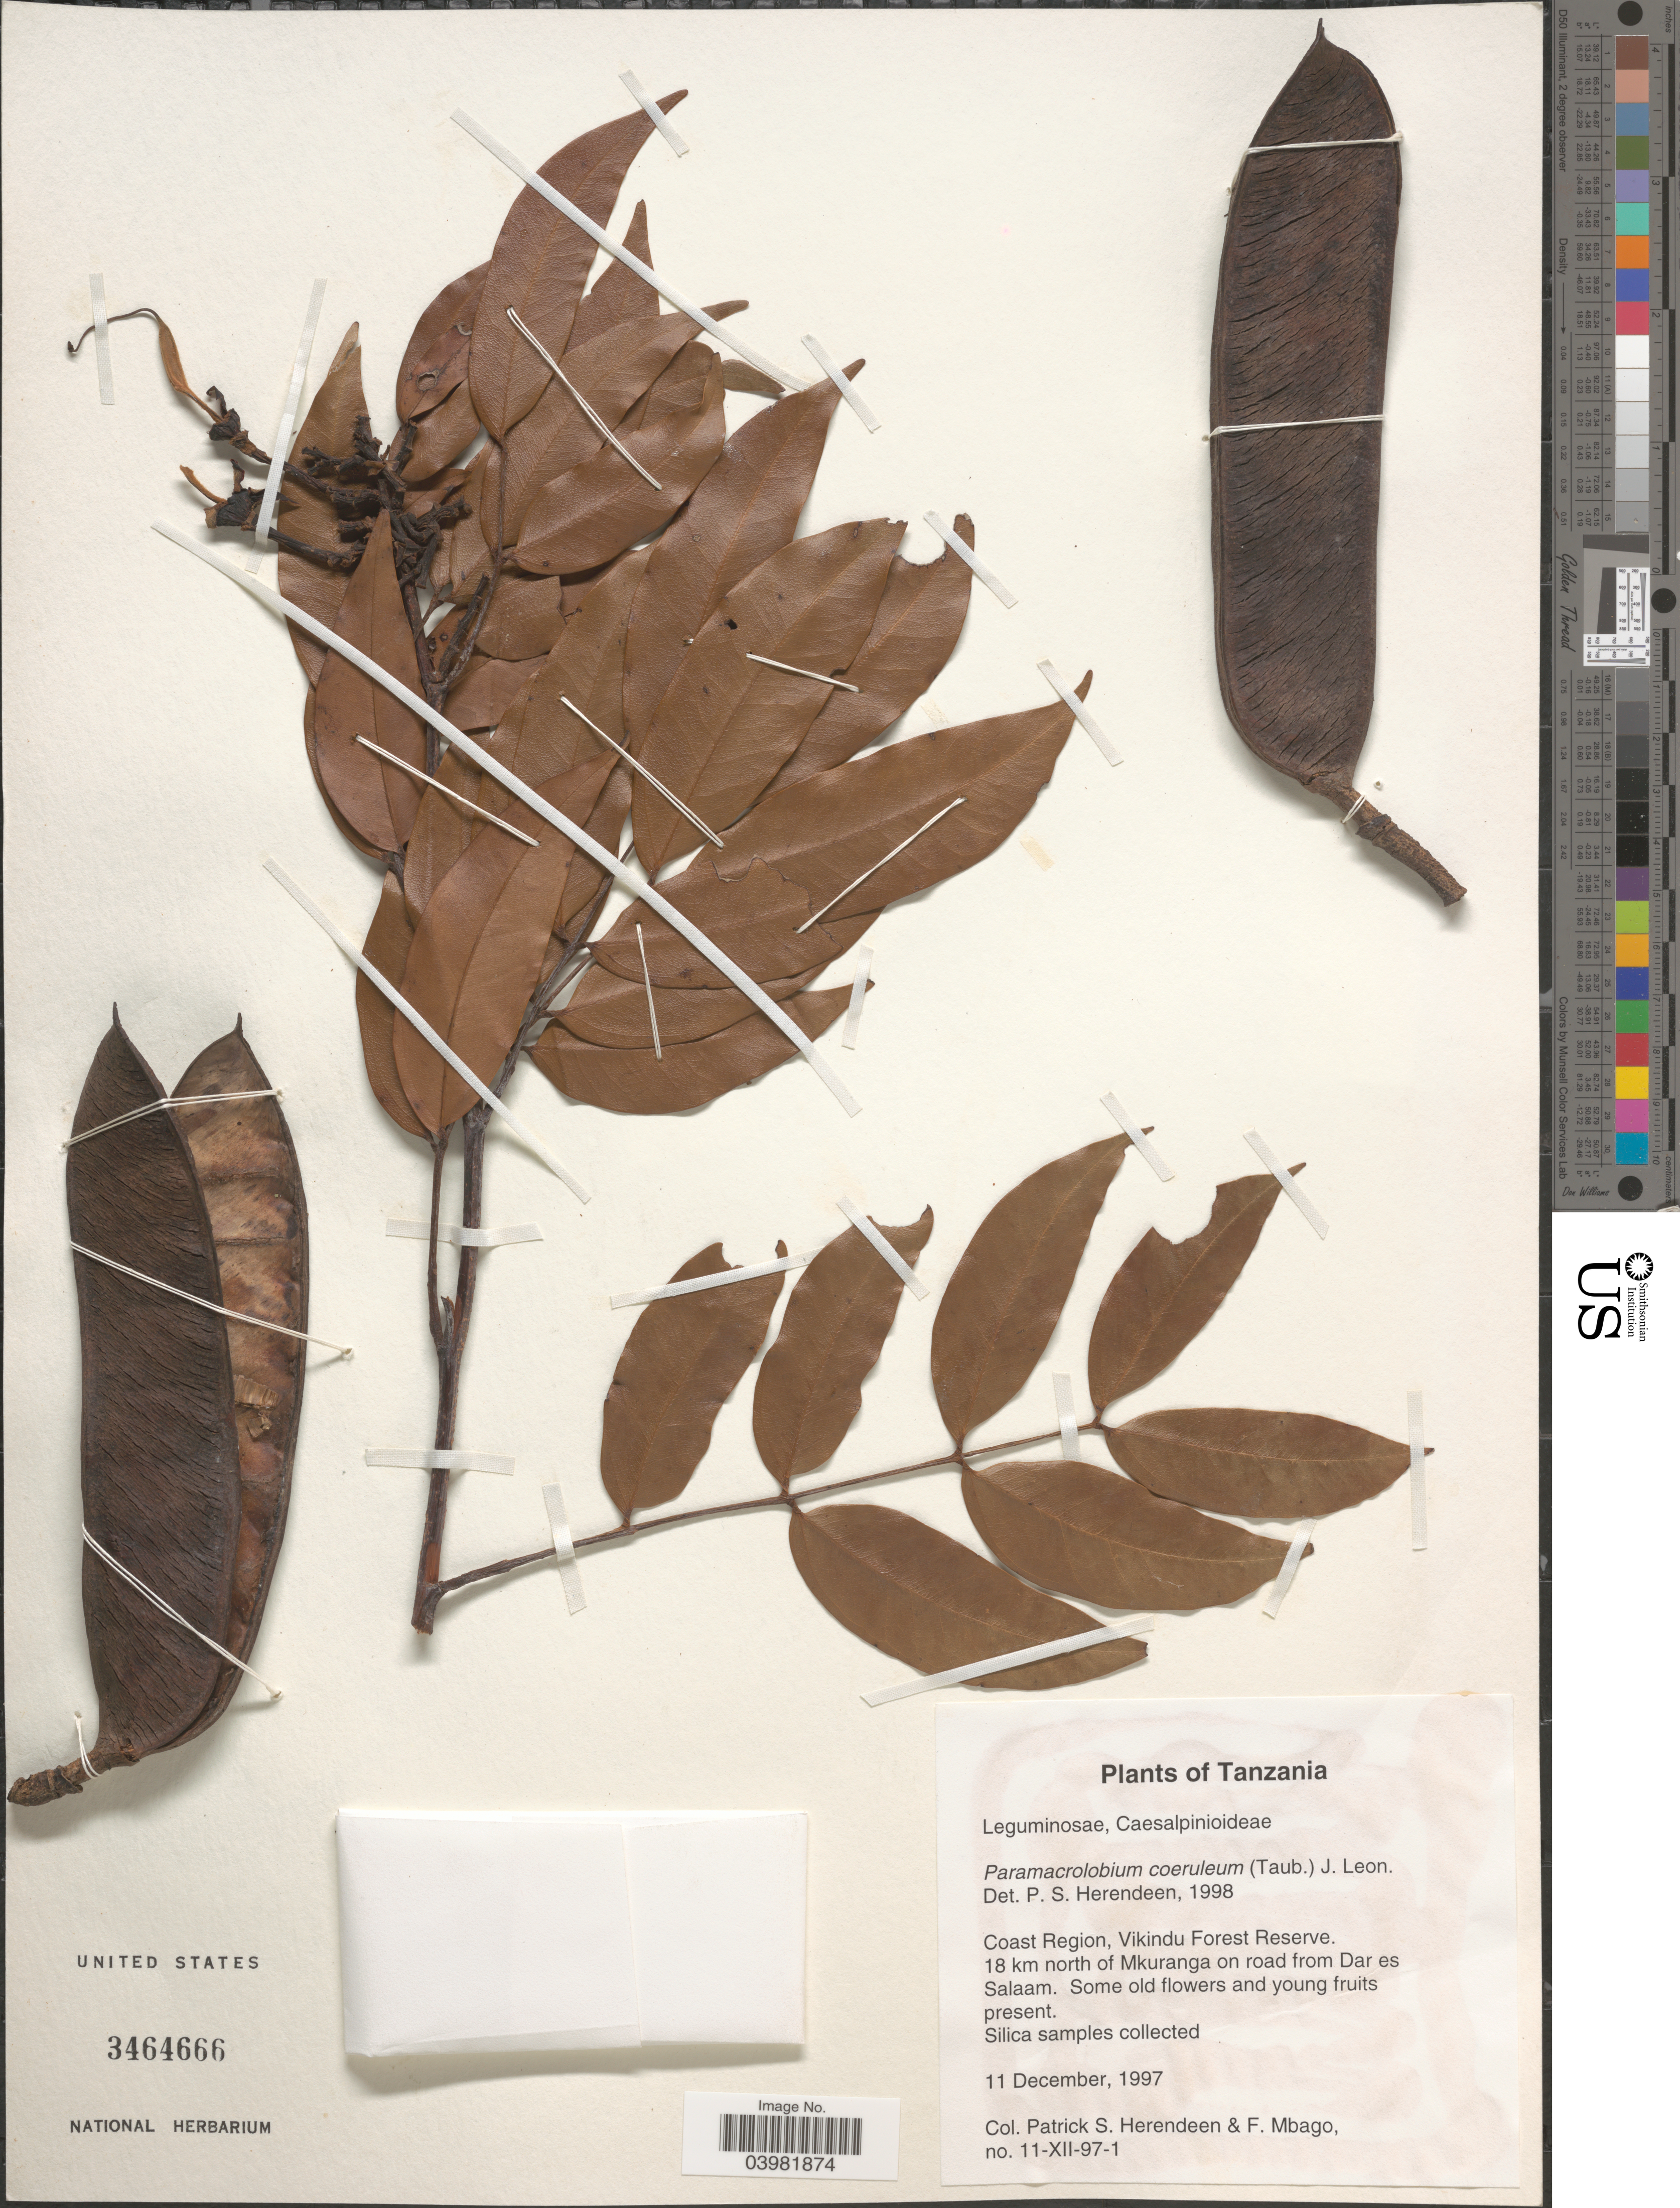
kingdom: Plantae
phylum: Tracheophyta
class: Magnoliopsida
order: Fabales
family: Fabaceae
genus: Paramacrolobium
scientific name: Paramacrolobium coeruleum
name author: (Taub.) J. Léonard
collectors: P. S. Herendeen & F. Mbago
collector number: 11-XII-97-1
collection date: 1997-12-11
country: Tanzania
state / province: Dar es Salaam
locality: Coast Region, Vikindu Forest Reserve. 18 km north of Mkuranga on road from Dar es Salaam.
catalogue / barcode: US 3464666